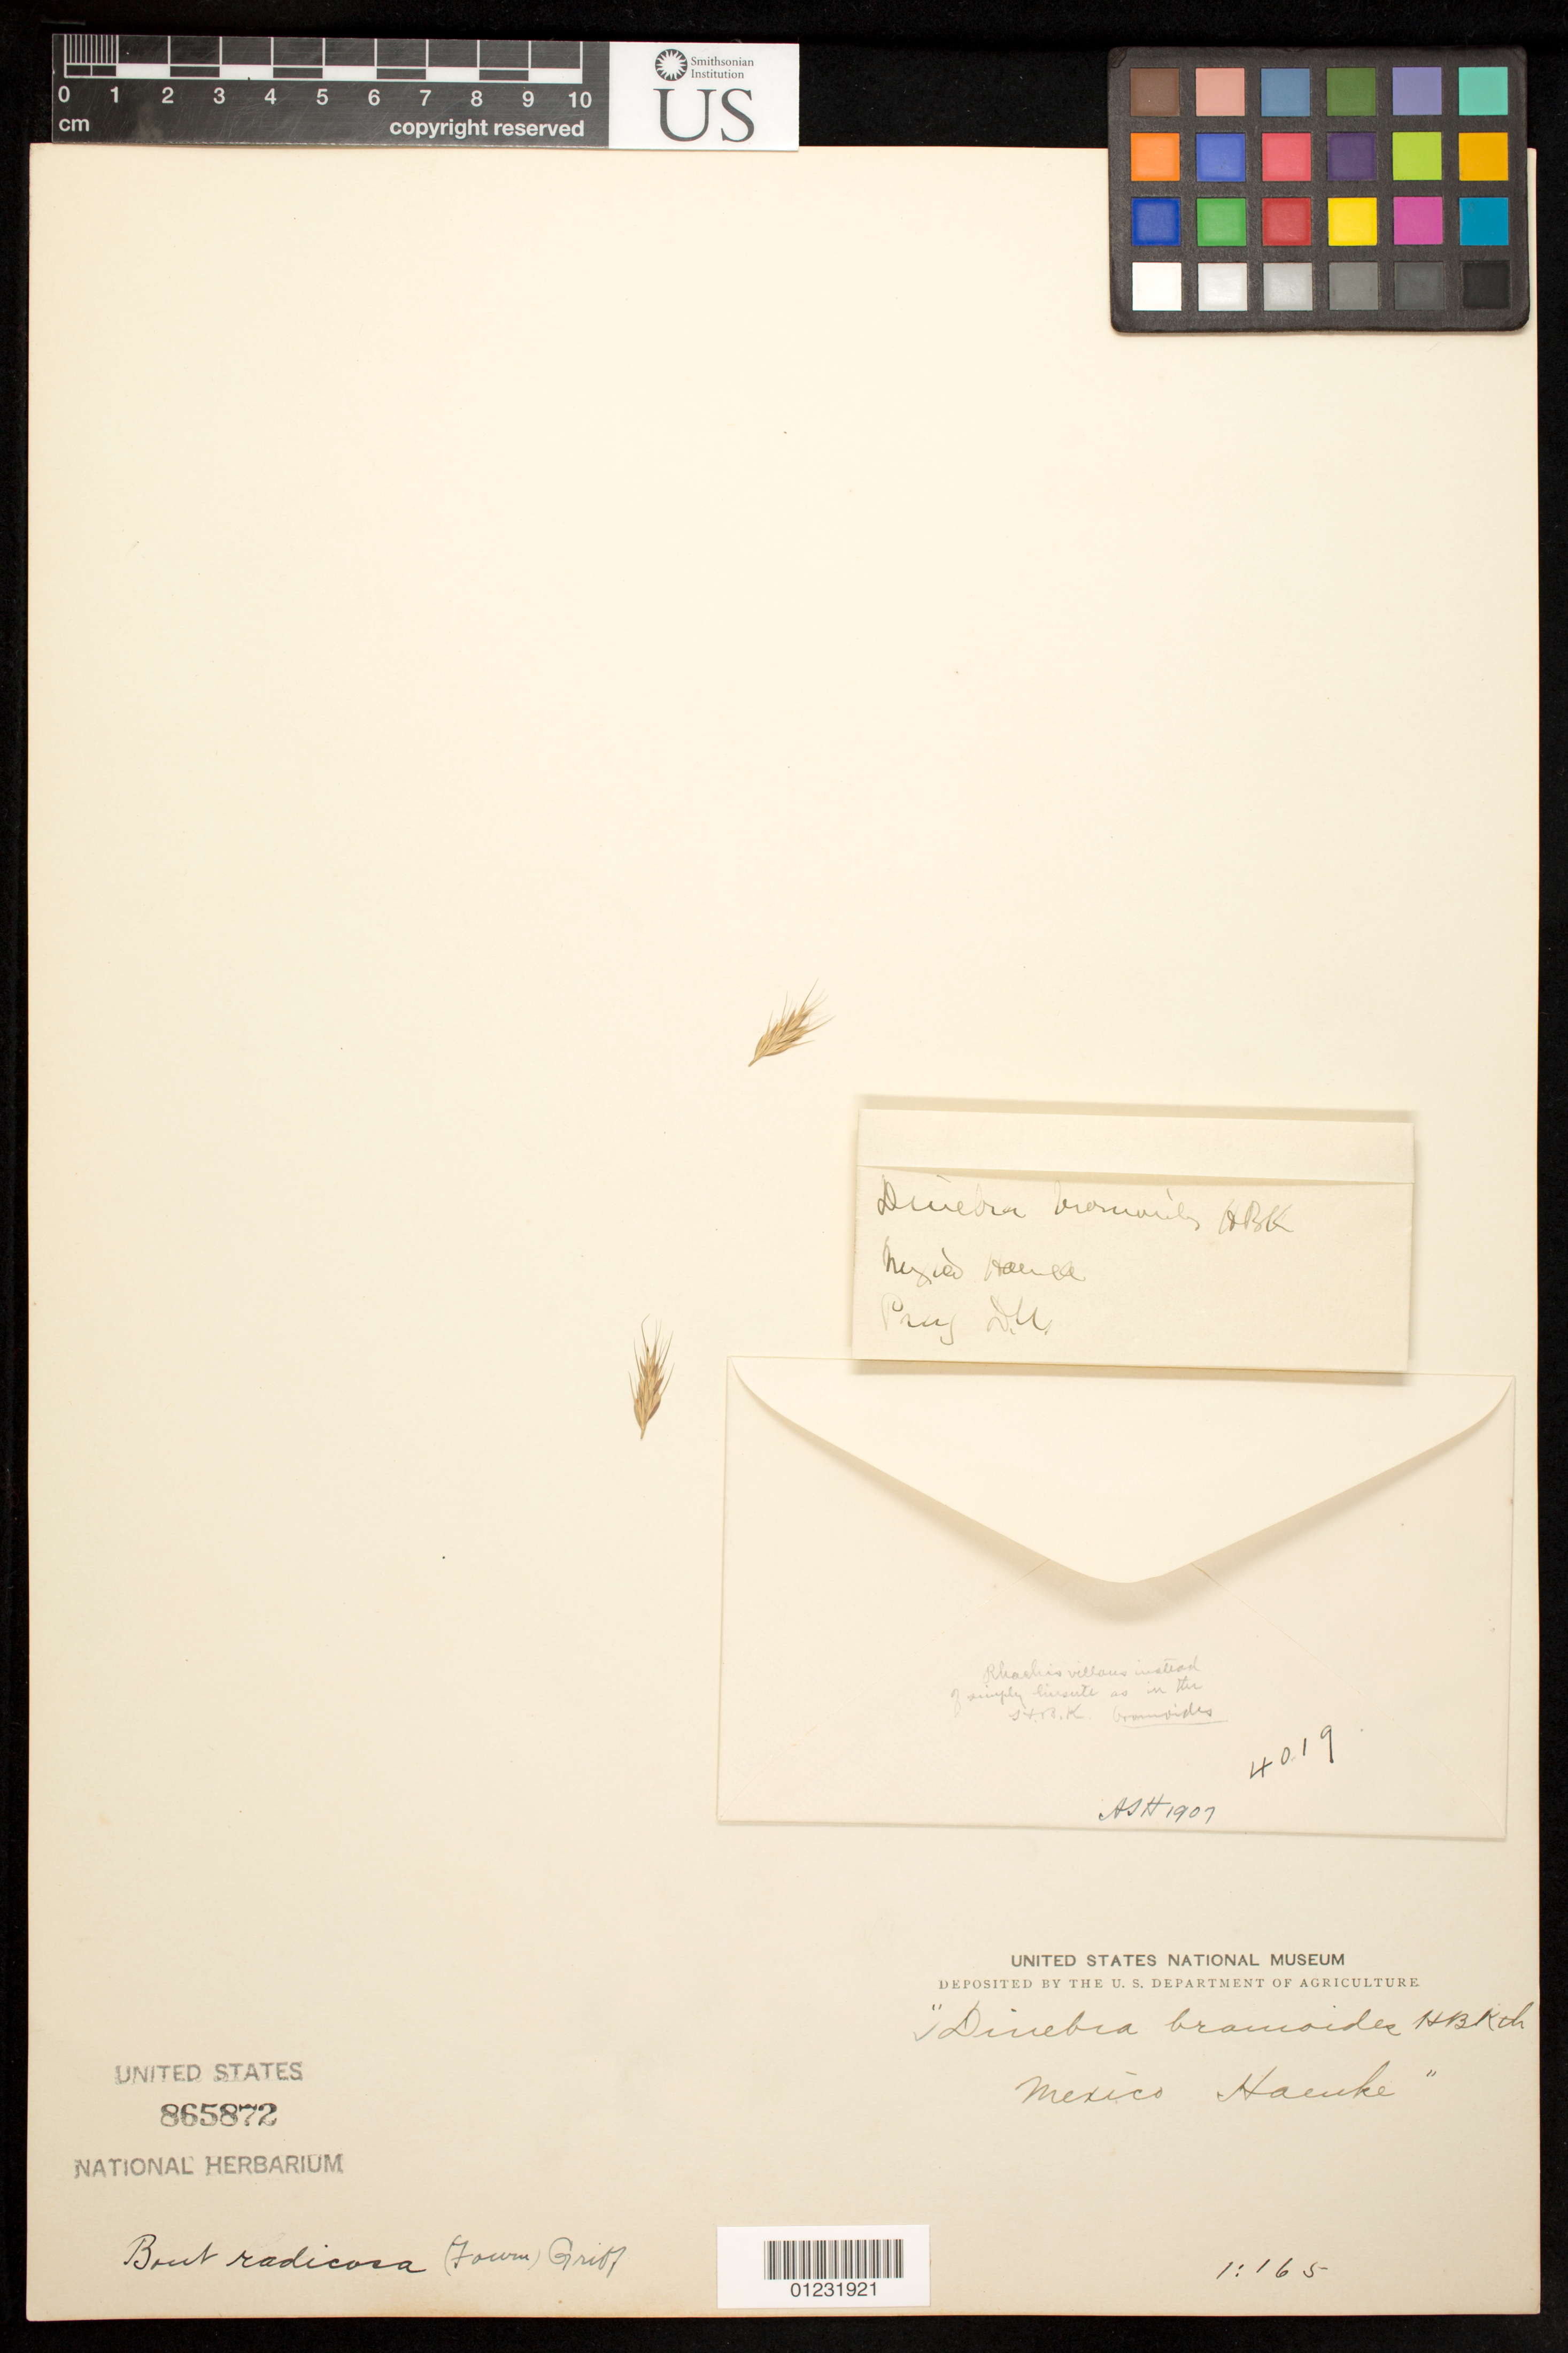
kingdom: Plantae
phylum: Tracheophyta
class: Liliopsida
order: Poales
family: Poaceae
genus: Dinebra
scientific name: Dinebra bromoides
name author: Kunth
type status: Type Collection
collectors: T. Haenke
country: Mexico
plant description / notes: Fragmentary material of type specimen ex herb. unknown.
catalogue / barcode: US 865872